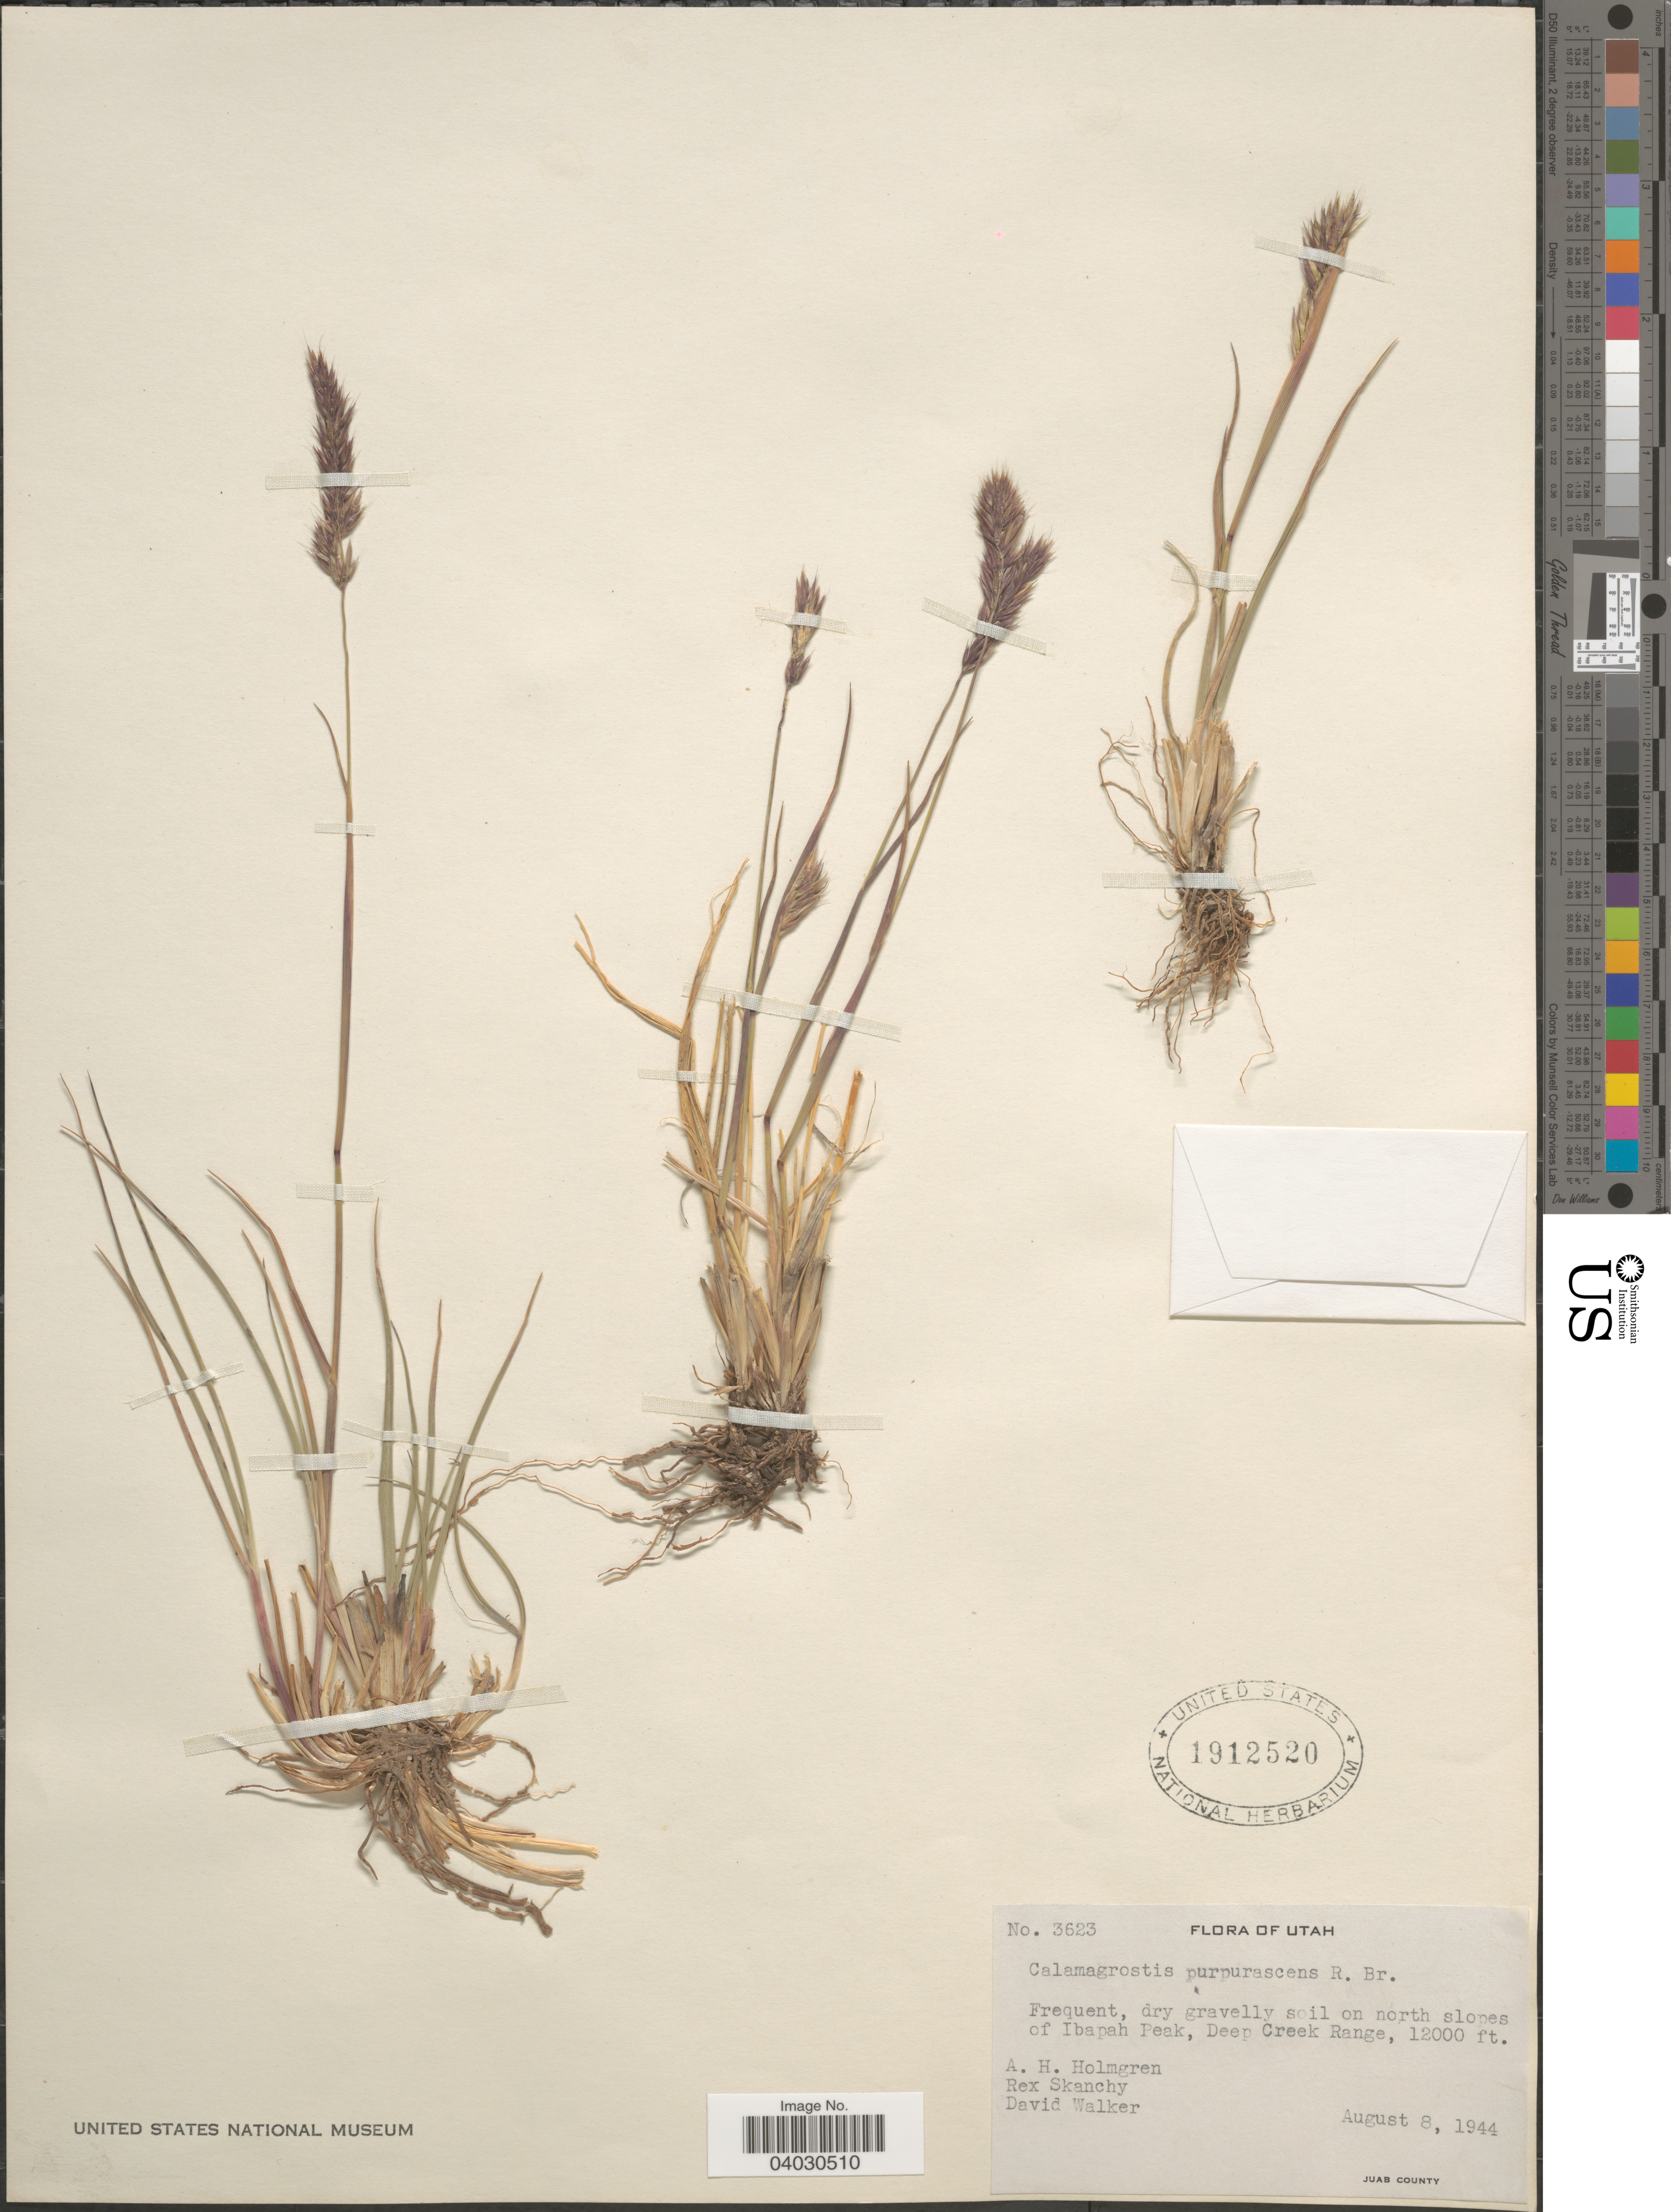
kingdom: Plantae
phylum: Tracheophyta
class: Liliopsida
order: Poales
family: Poaceae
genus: Calamagrostis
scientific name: Calamagrostis purpurascens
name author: R. Br.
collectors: A. H. Holmgren, R. Skanchy & D. Walker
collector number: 3623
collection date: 1944-08-08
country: United States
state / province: Utah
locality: On north slopes of Ibapah Peak, Deep Creek Range. Juab County.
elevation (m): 3658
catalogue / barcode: US 1912520